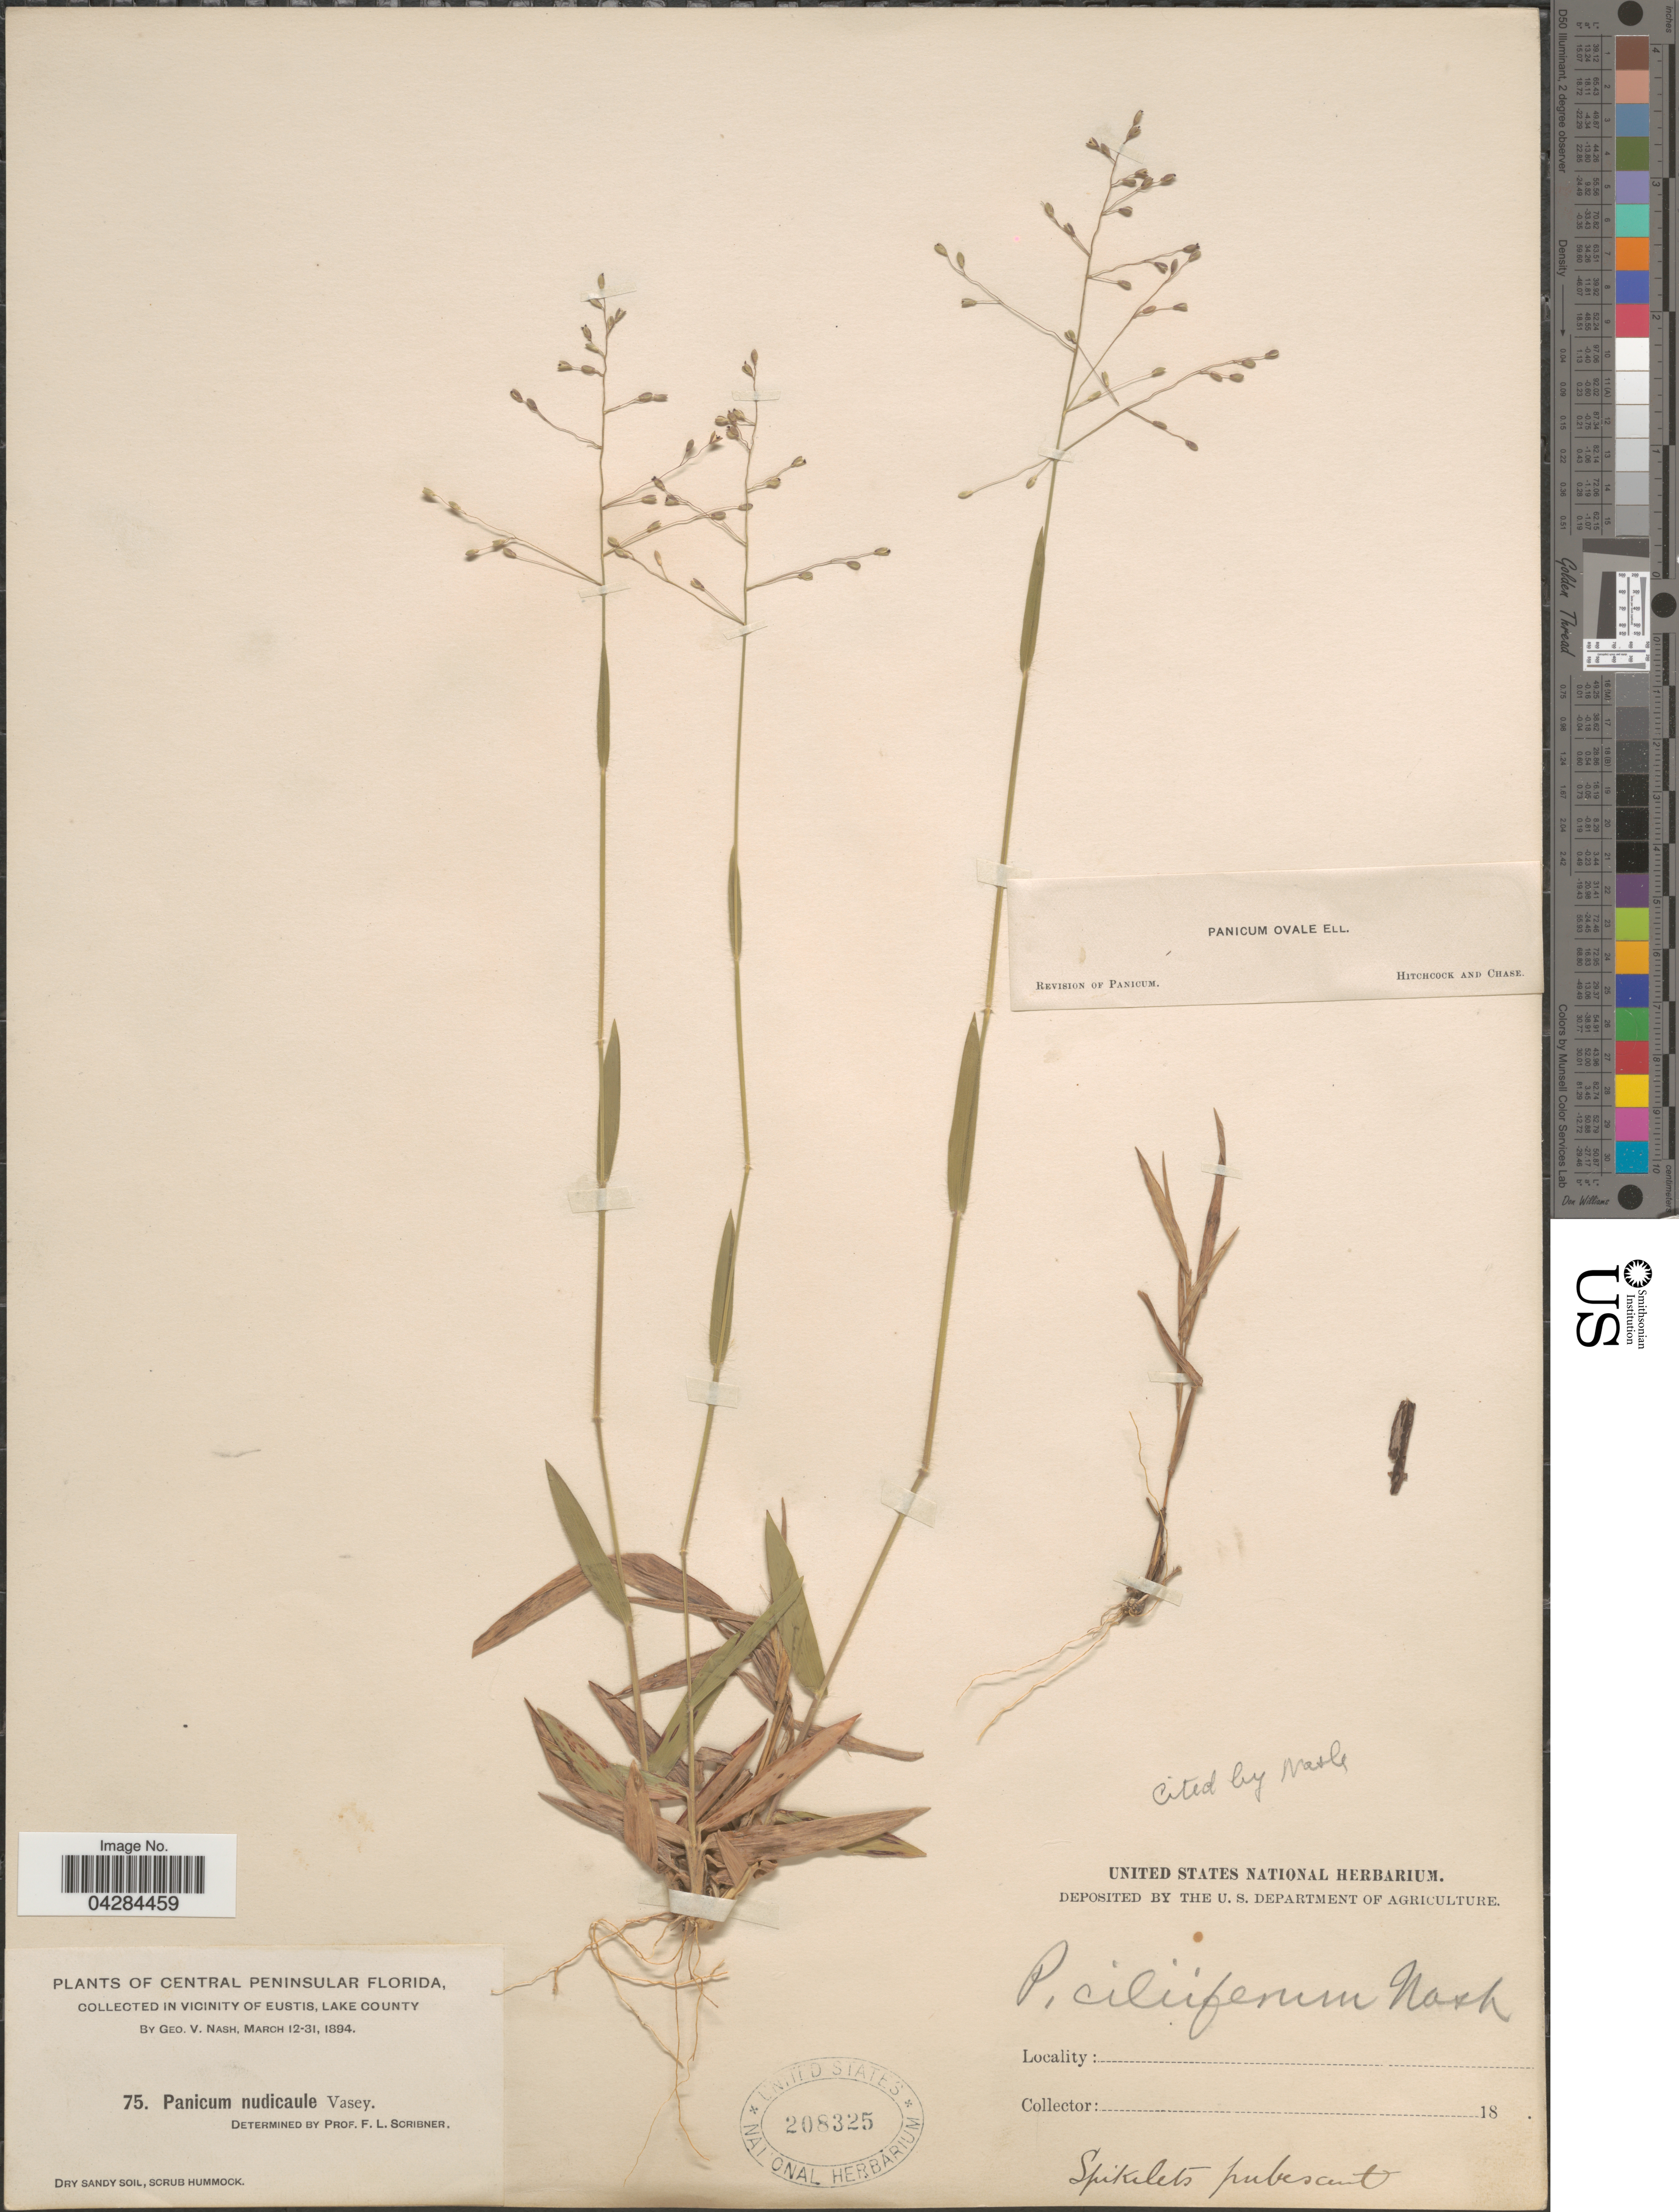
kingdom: Plantae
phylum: Tracheophyta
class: Liliopsida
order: Poales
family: Poaceae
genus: Dichanthelium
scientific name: Dichanthelium ovale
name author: (Elliott) Gould & C.A. Clark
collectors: G. V. Nash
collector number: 75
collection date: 1894-03-12/1894-03-31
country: United States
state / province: Florida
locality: Central Peninsular Florida, in vicinity of Eustis, Lake County. Dry sandy soil, Scrub Hummock.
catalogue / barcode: US 208325